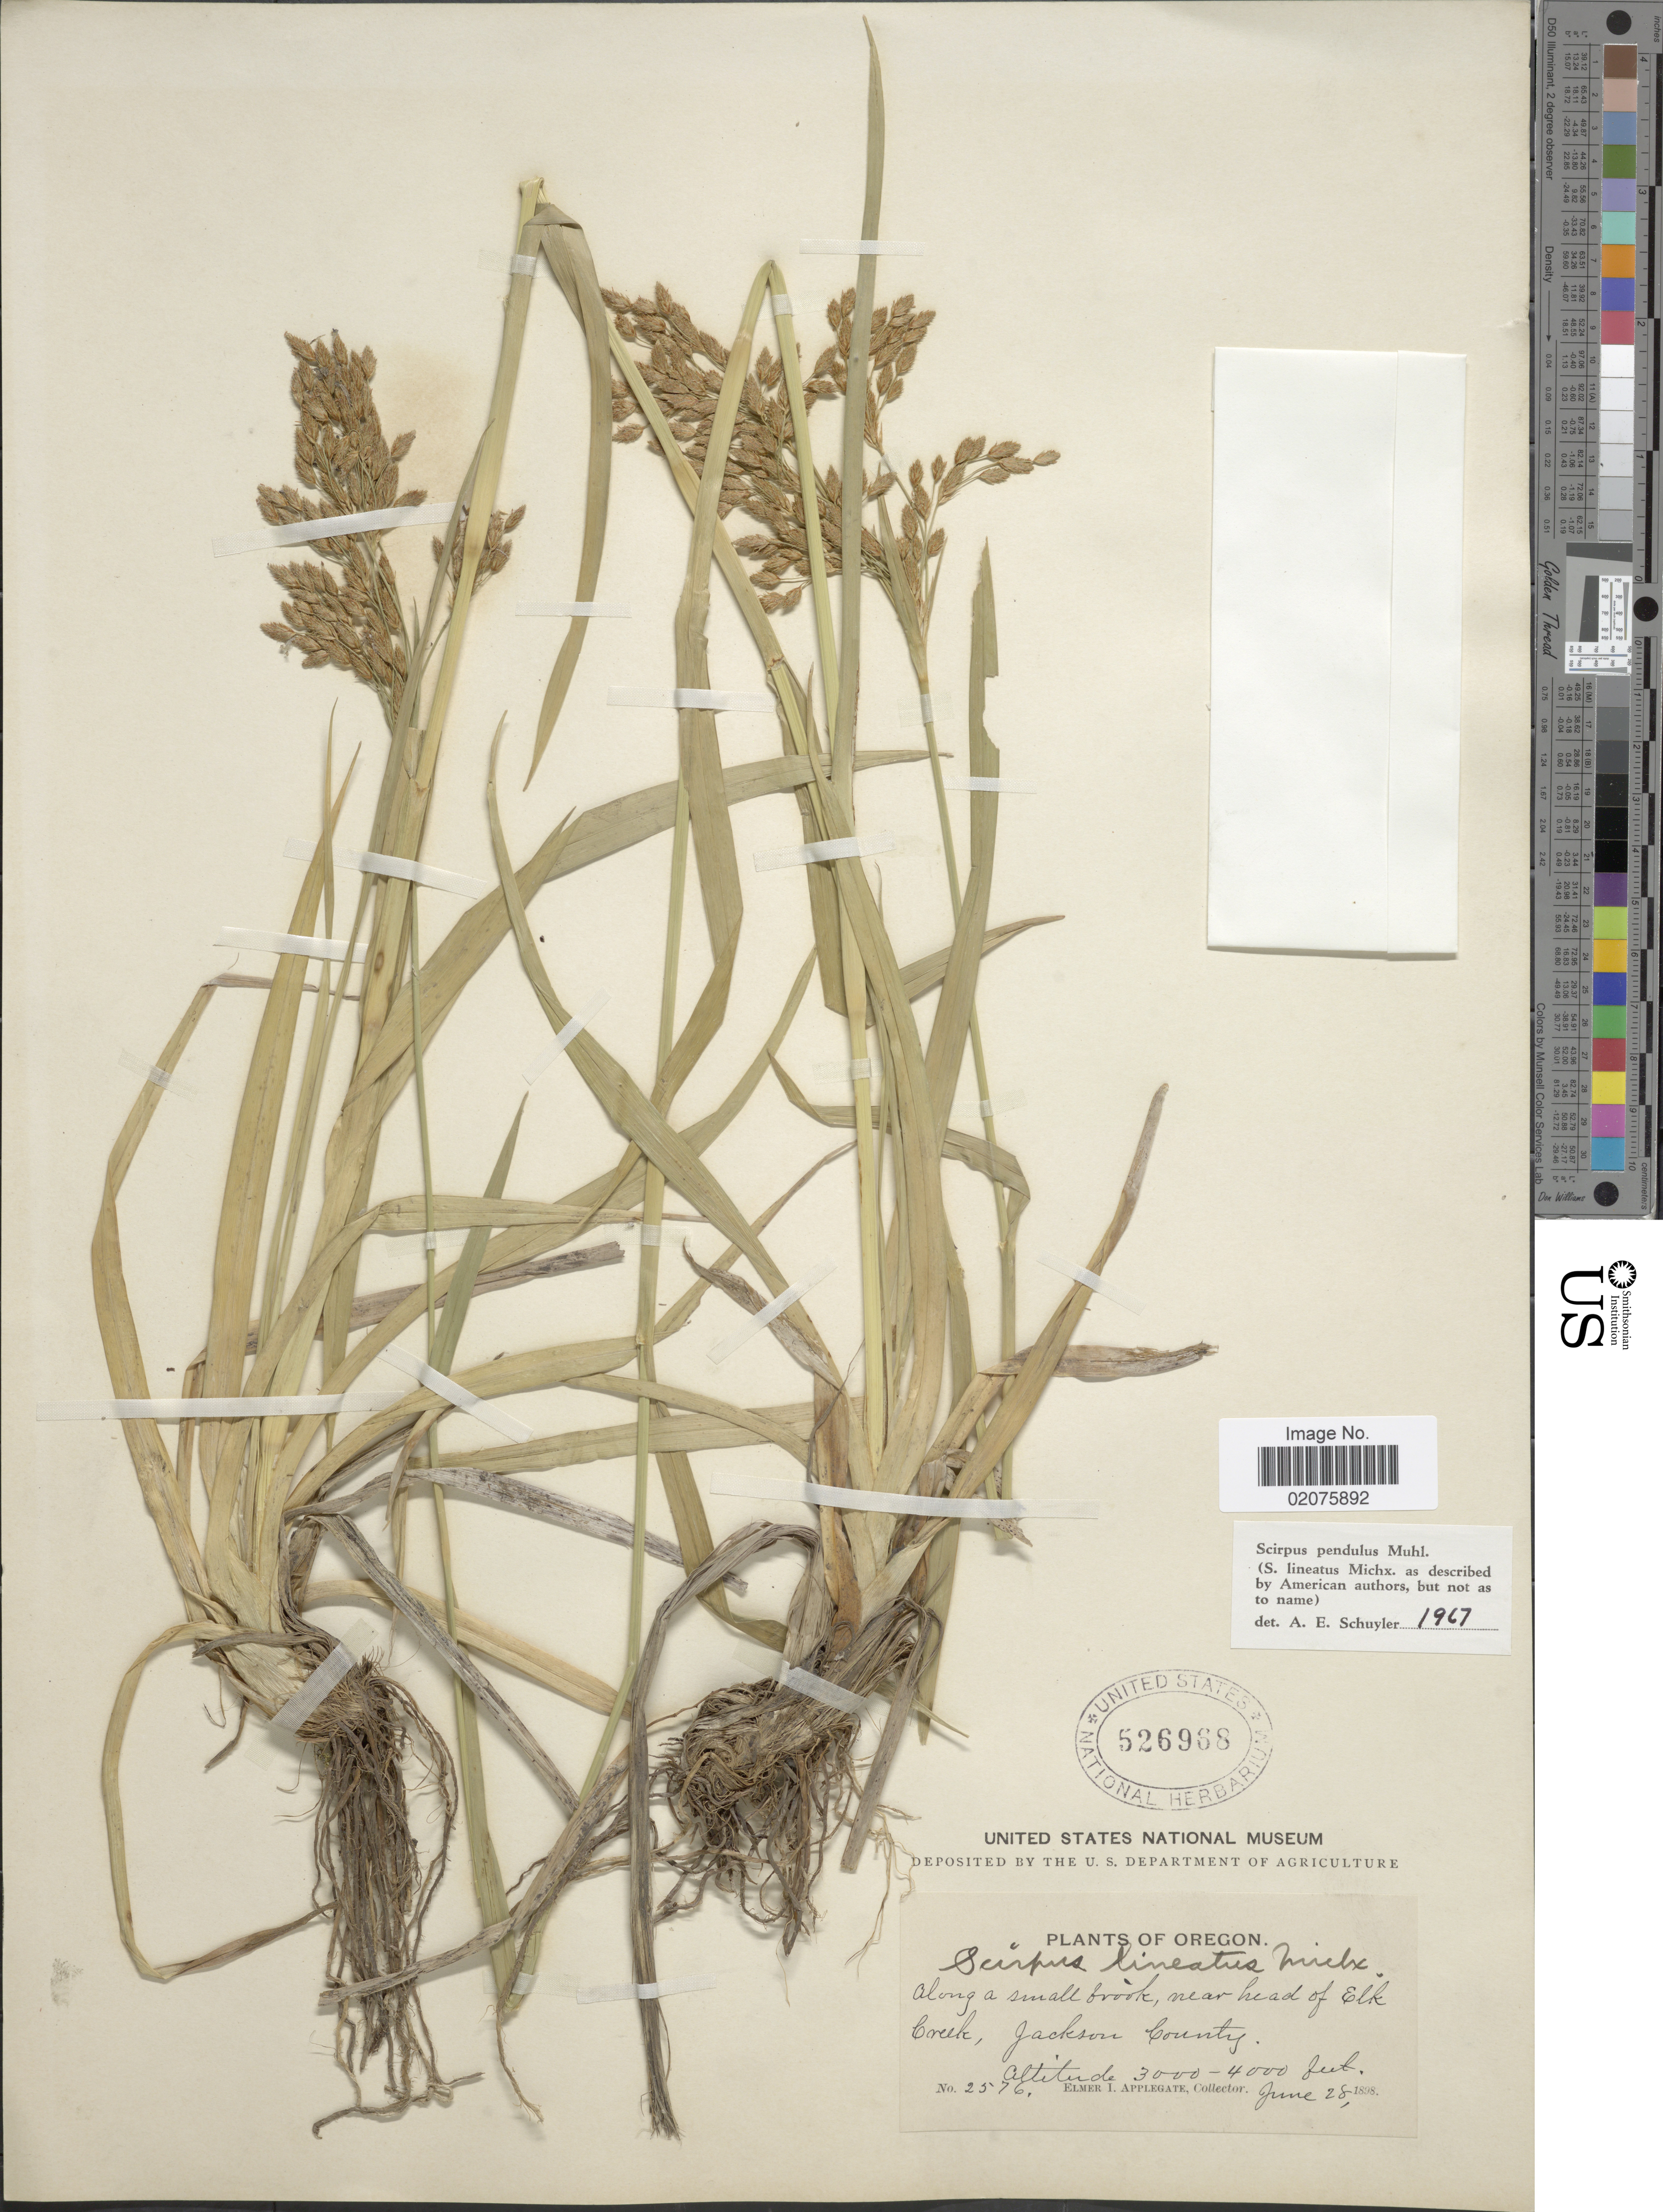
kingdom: Plantae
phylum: Tracheophyta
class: Liliopsida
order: Poales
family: Cyperaceae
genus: Scirpus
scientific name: Scirpus pendulus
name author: Muhl.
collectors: E. I. Applegate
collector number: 2576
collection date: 1898-06-28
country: United States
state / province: Oregon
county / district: Jackson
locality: Along a small brook, near head of Elk Creek, Jackson County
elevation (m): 914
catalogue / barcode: US 526968